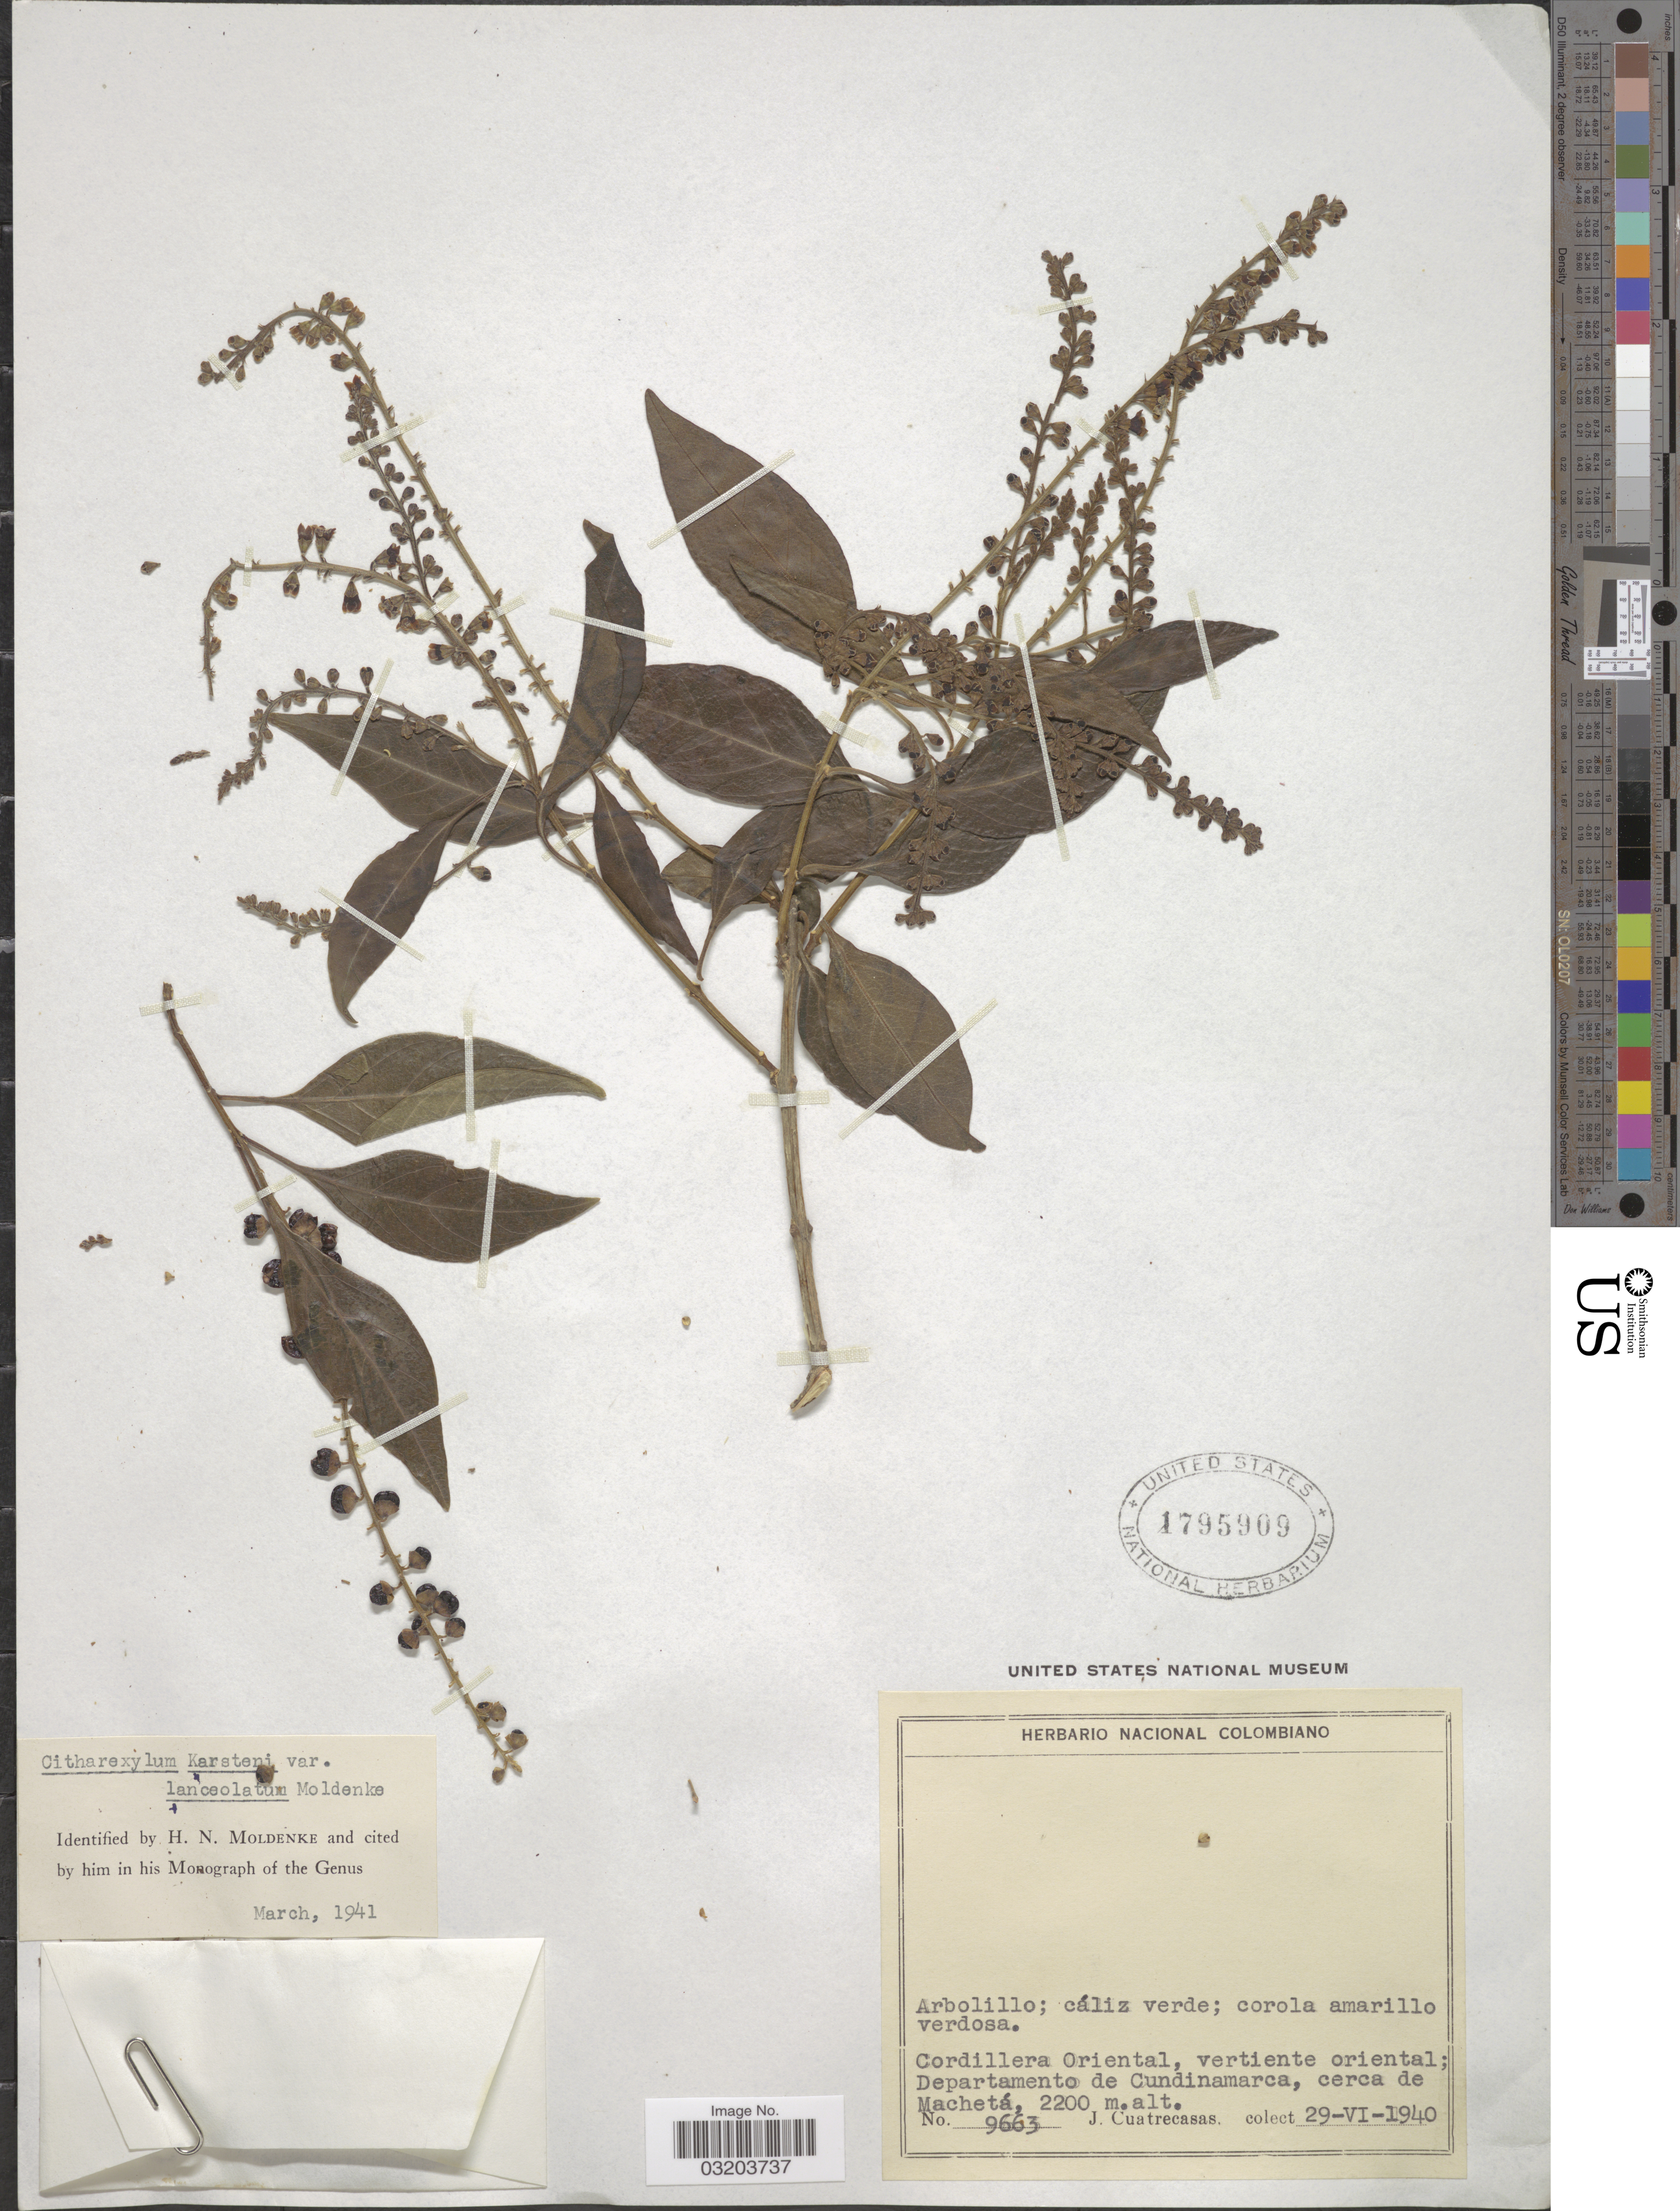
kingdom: Plantae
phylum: Tracheophyta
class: Magnoliopsida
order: Lamiales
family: Verbenaceae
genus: Citharexylum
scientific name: Citharexylum karstenii var. lanceolatum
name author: Moldenke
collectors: J. Cuatrecasas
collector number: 9663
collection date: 1940-06-29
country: Colombia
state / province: Cundinamarca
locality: Cordillera Oriental, vertiente oriental; Departamento de Cundinamarca, cerca de Machetá.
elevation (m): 2200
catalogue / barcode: US 1795909